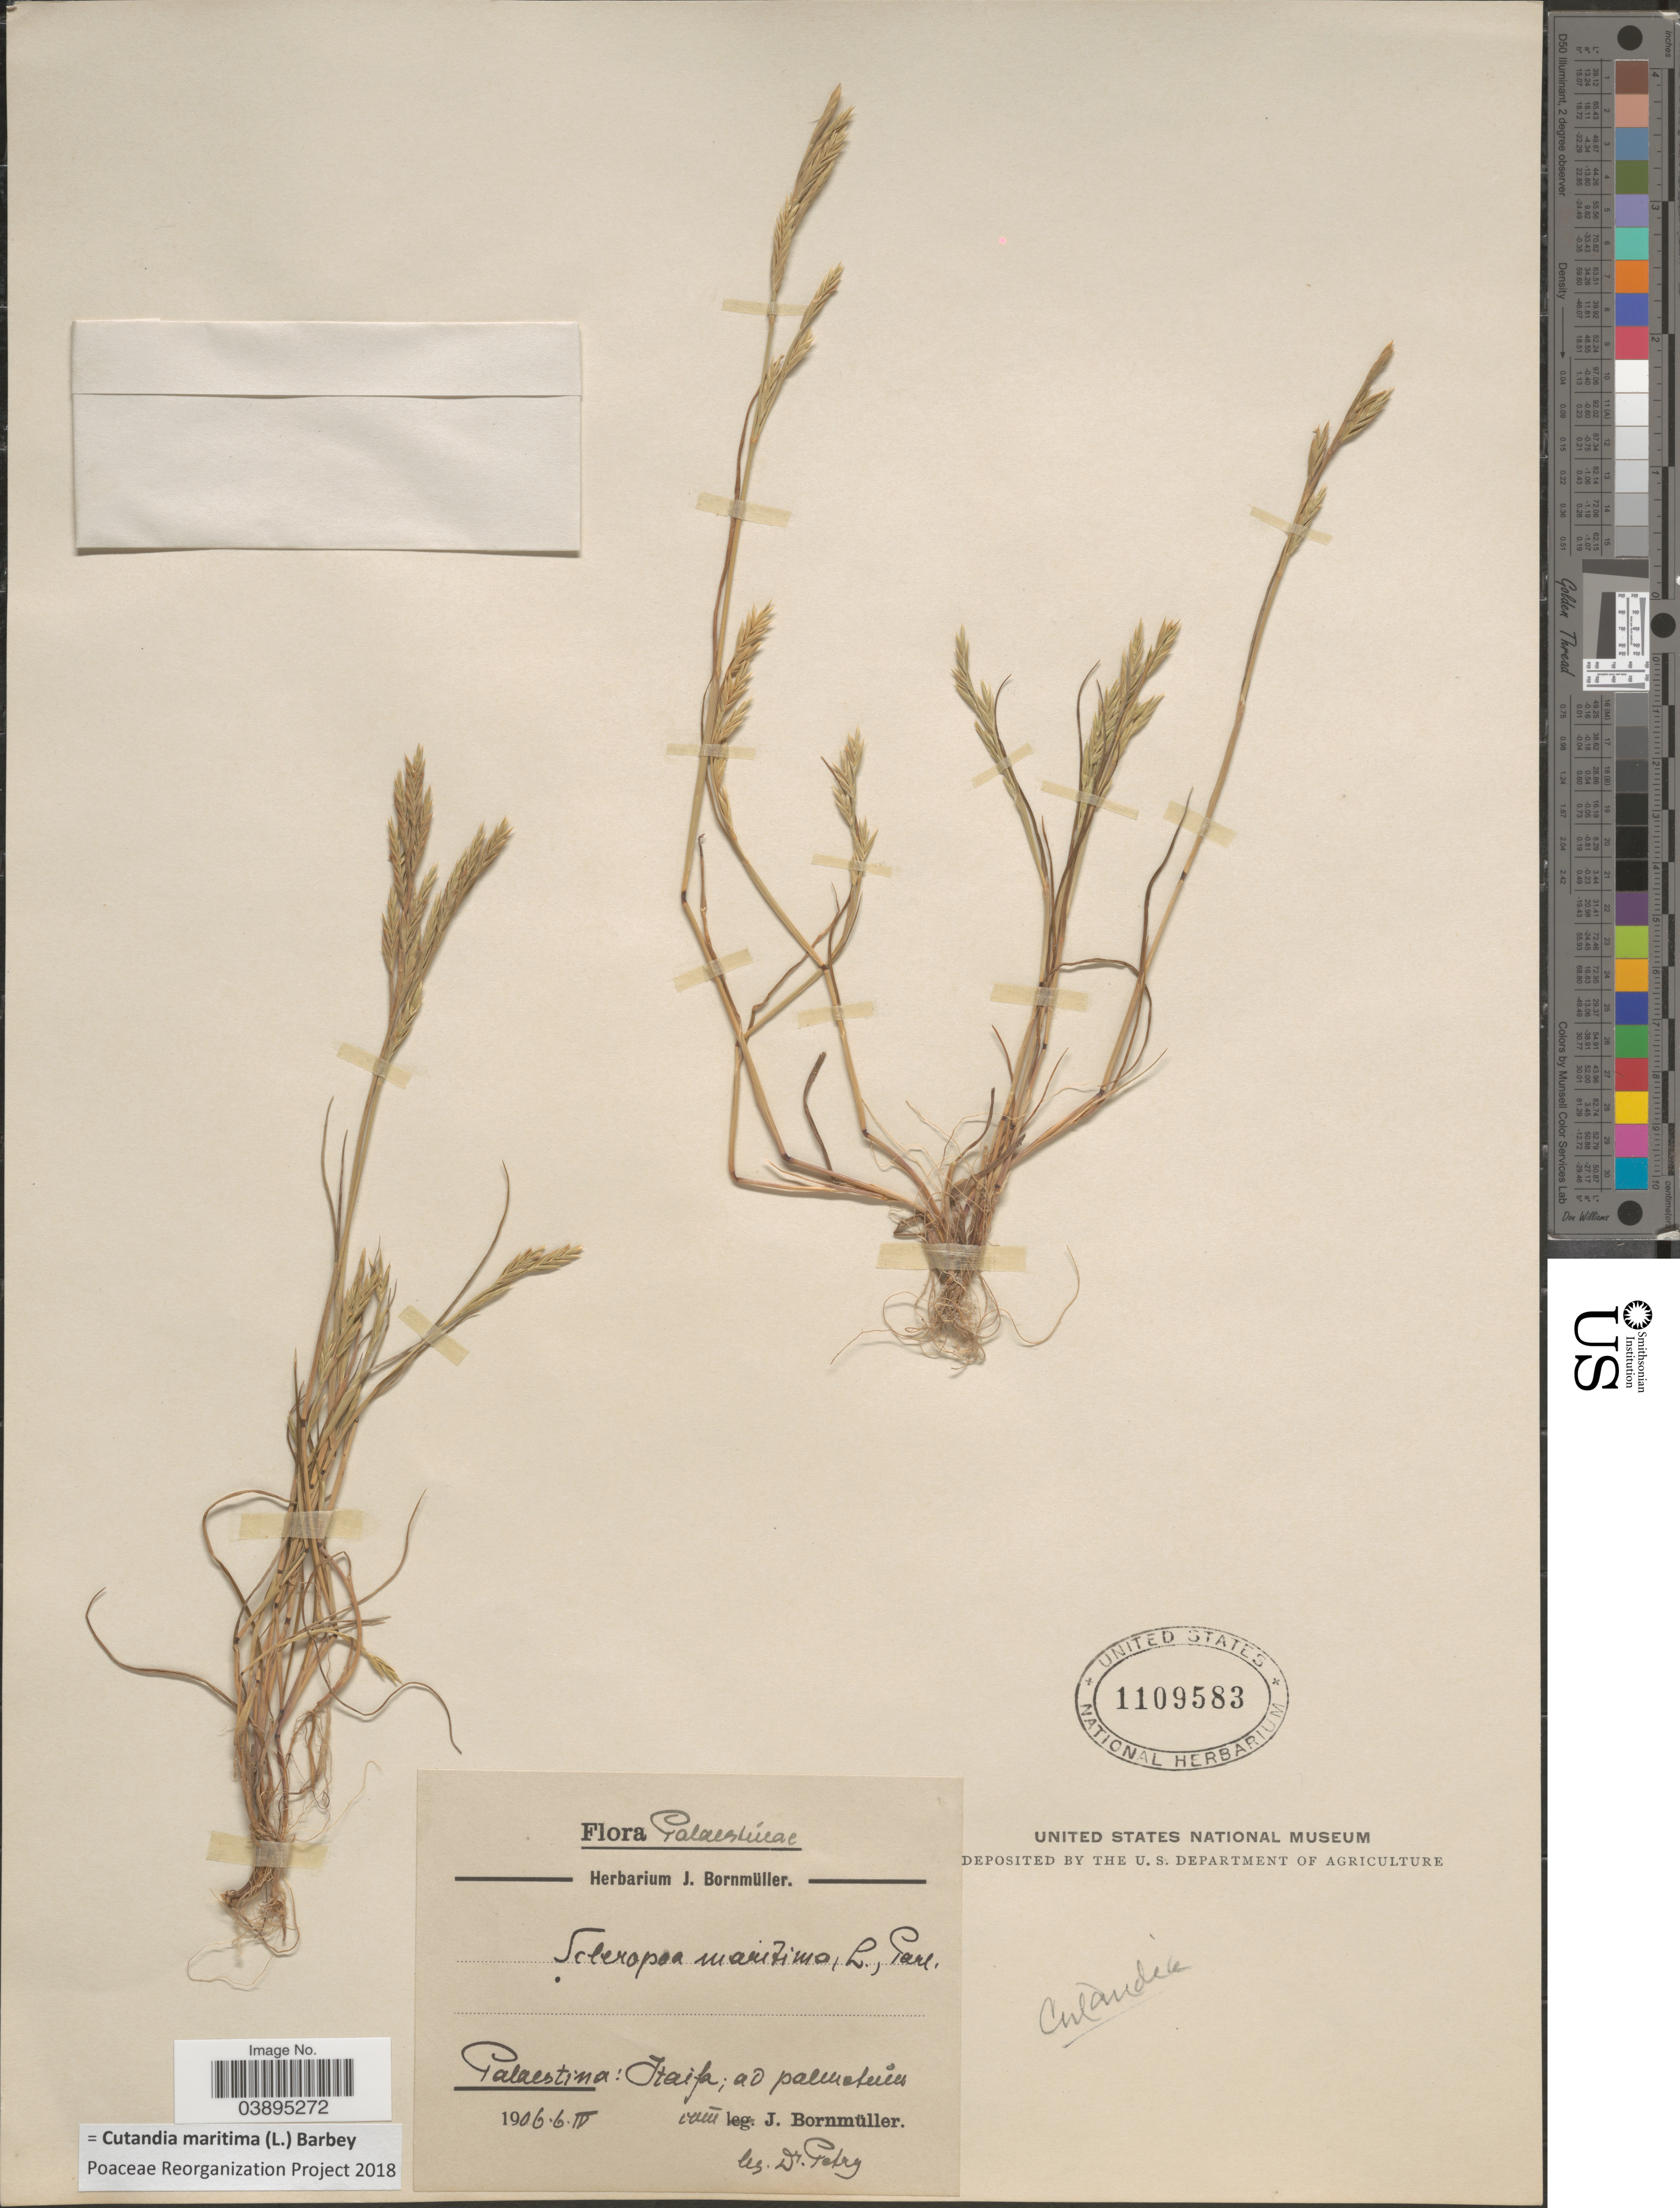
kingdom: Plantae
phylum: Tracheophyta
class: Liliopsida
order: Poales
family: Poaceae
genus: Cutandia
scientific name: Cutandia maritima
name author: (L.) Barbey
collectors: -. Petry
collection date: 1906-05-06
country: Israel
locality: Palaestina: Itaifa; ad palmatum.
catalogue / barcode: US 1109583